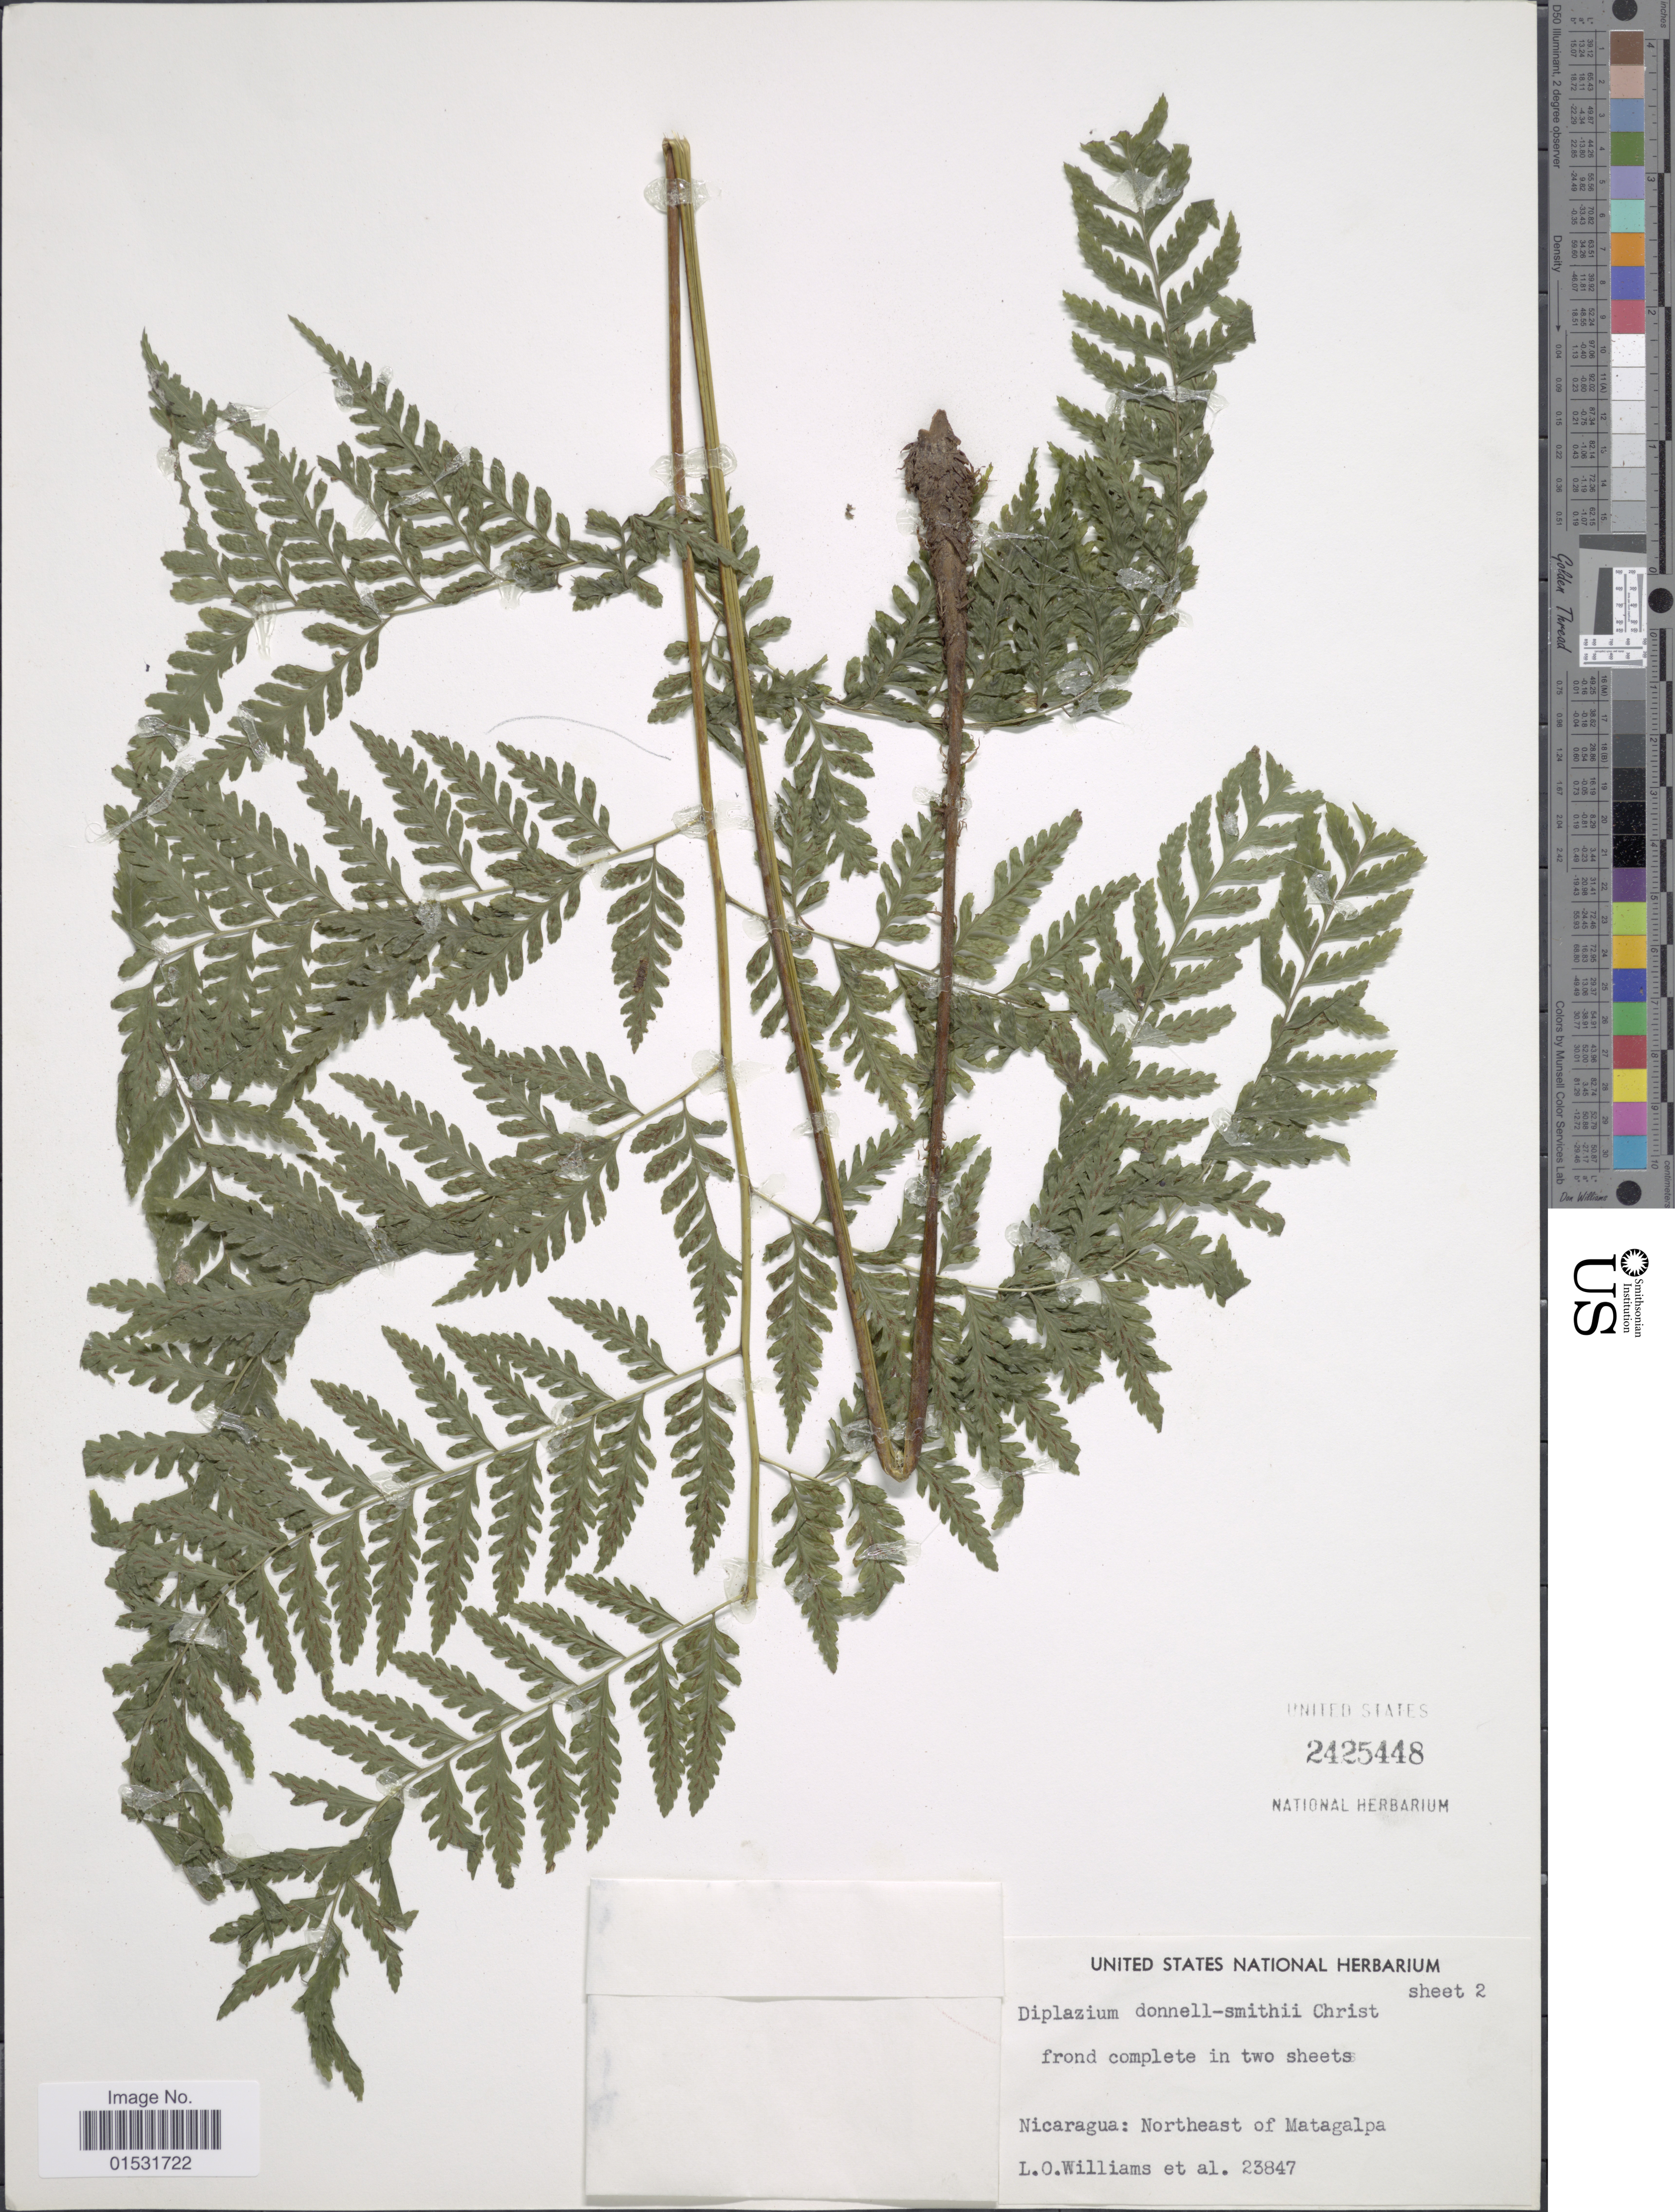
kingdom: Plantae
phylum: Tracheophyta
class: Polypodiopsida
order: Polypodiales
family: Athyriaceae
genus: Diplazium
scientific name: Diplazium franconis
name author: Liebm.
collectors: L. O. Williams & et al.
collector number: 23847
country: Nicaragua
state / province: Matagalpa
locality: Northeast of Matagalpa.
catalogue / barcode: US 2424448